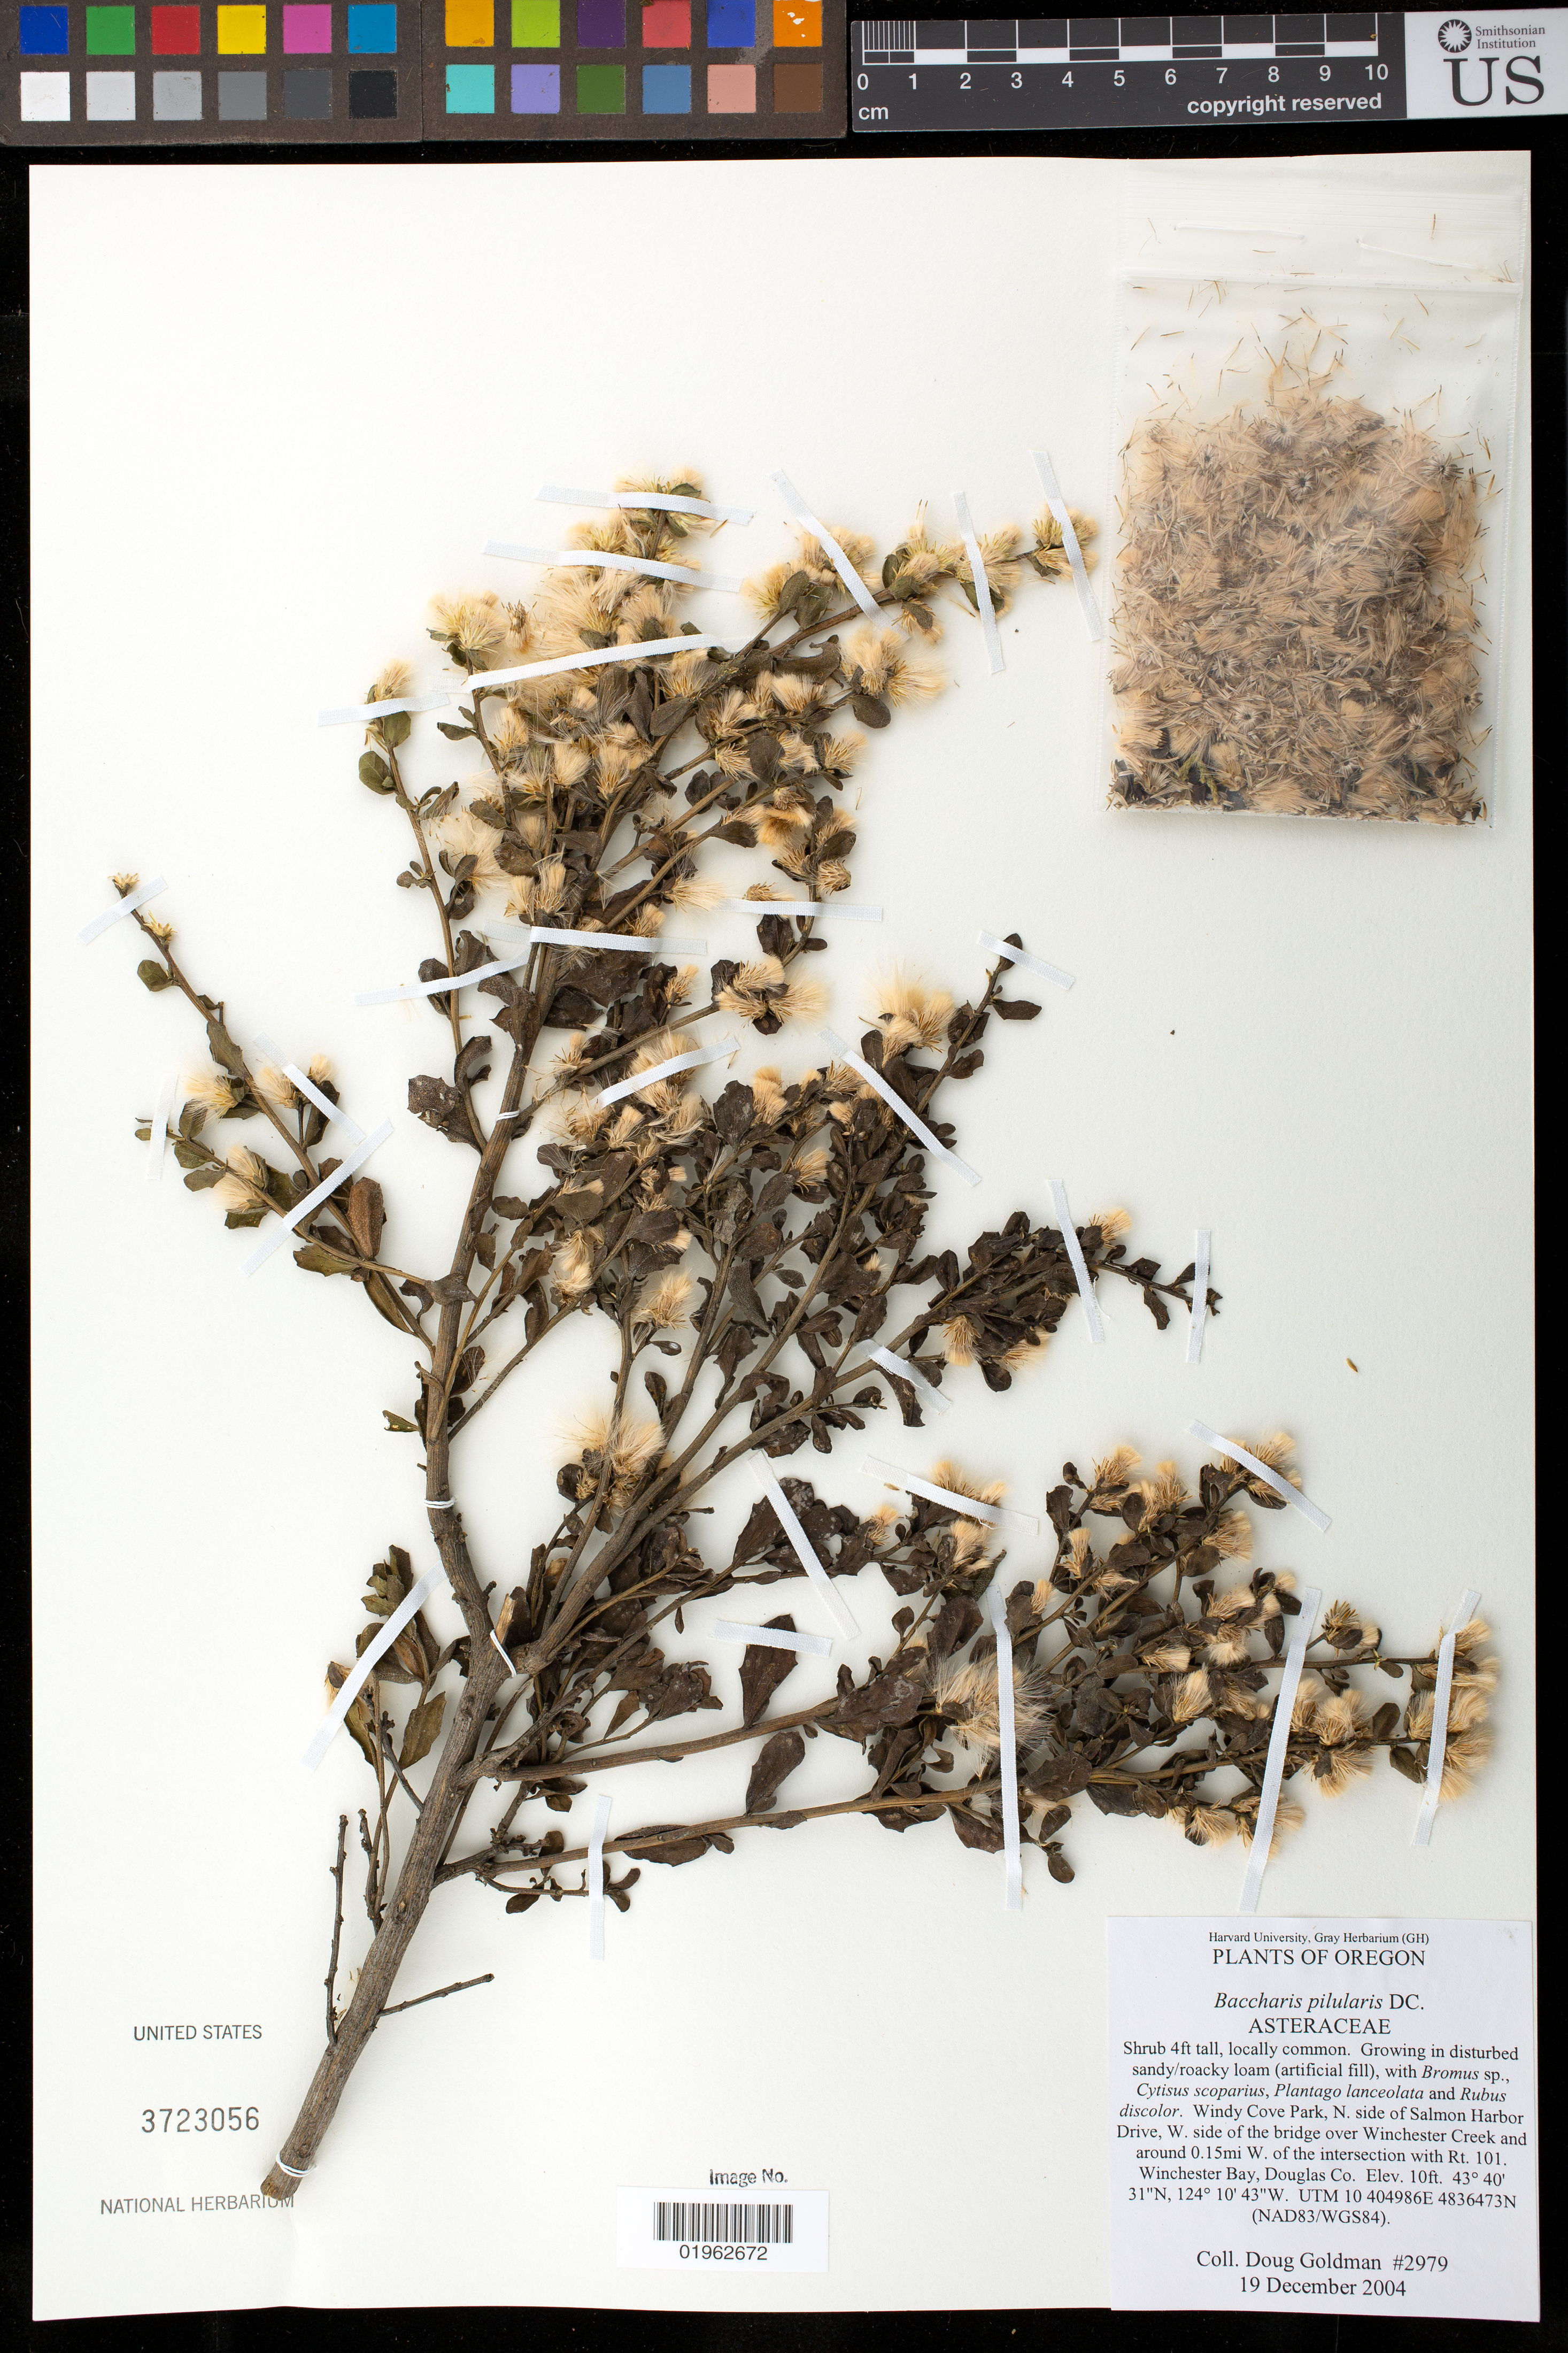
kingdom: Plantae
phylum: Tracheophyta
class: Magnoliopsida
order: Asterales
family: Asteraceae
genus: Baccharis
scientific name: Baccharis pilularis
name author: DC.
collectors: D. H. Goldman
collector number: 2979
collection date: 2004-12-19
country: United States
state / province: Oregon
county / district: Douglas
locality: Windy Cove Park, N. side of Salmon Harbor Drive, W. side of the bridge over Winchester Creek and around 0.15mi W. of the intersection with Rt. 101. Winchester Bay.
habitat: disturbed sandy/roacky loam (artificial fill)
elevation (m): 3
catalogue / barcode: US 3723056